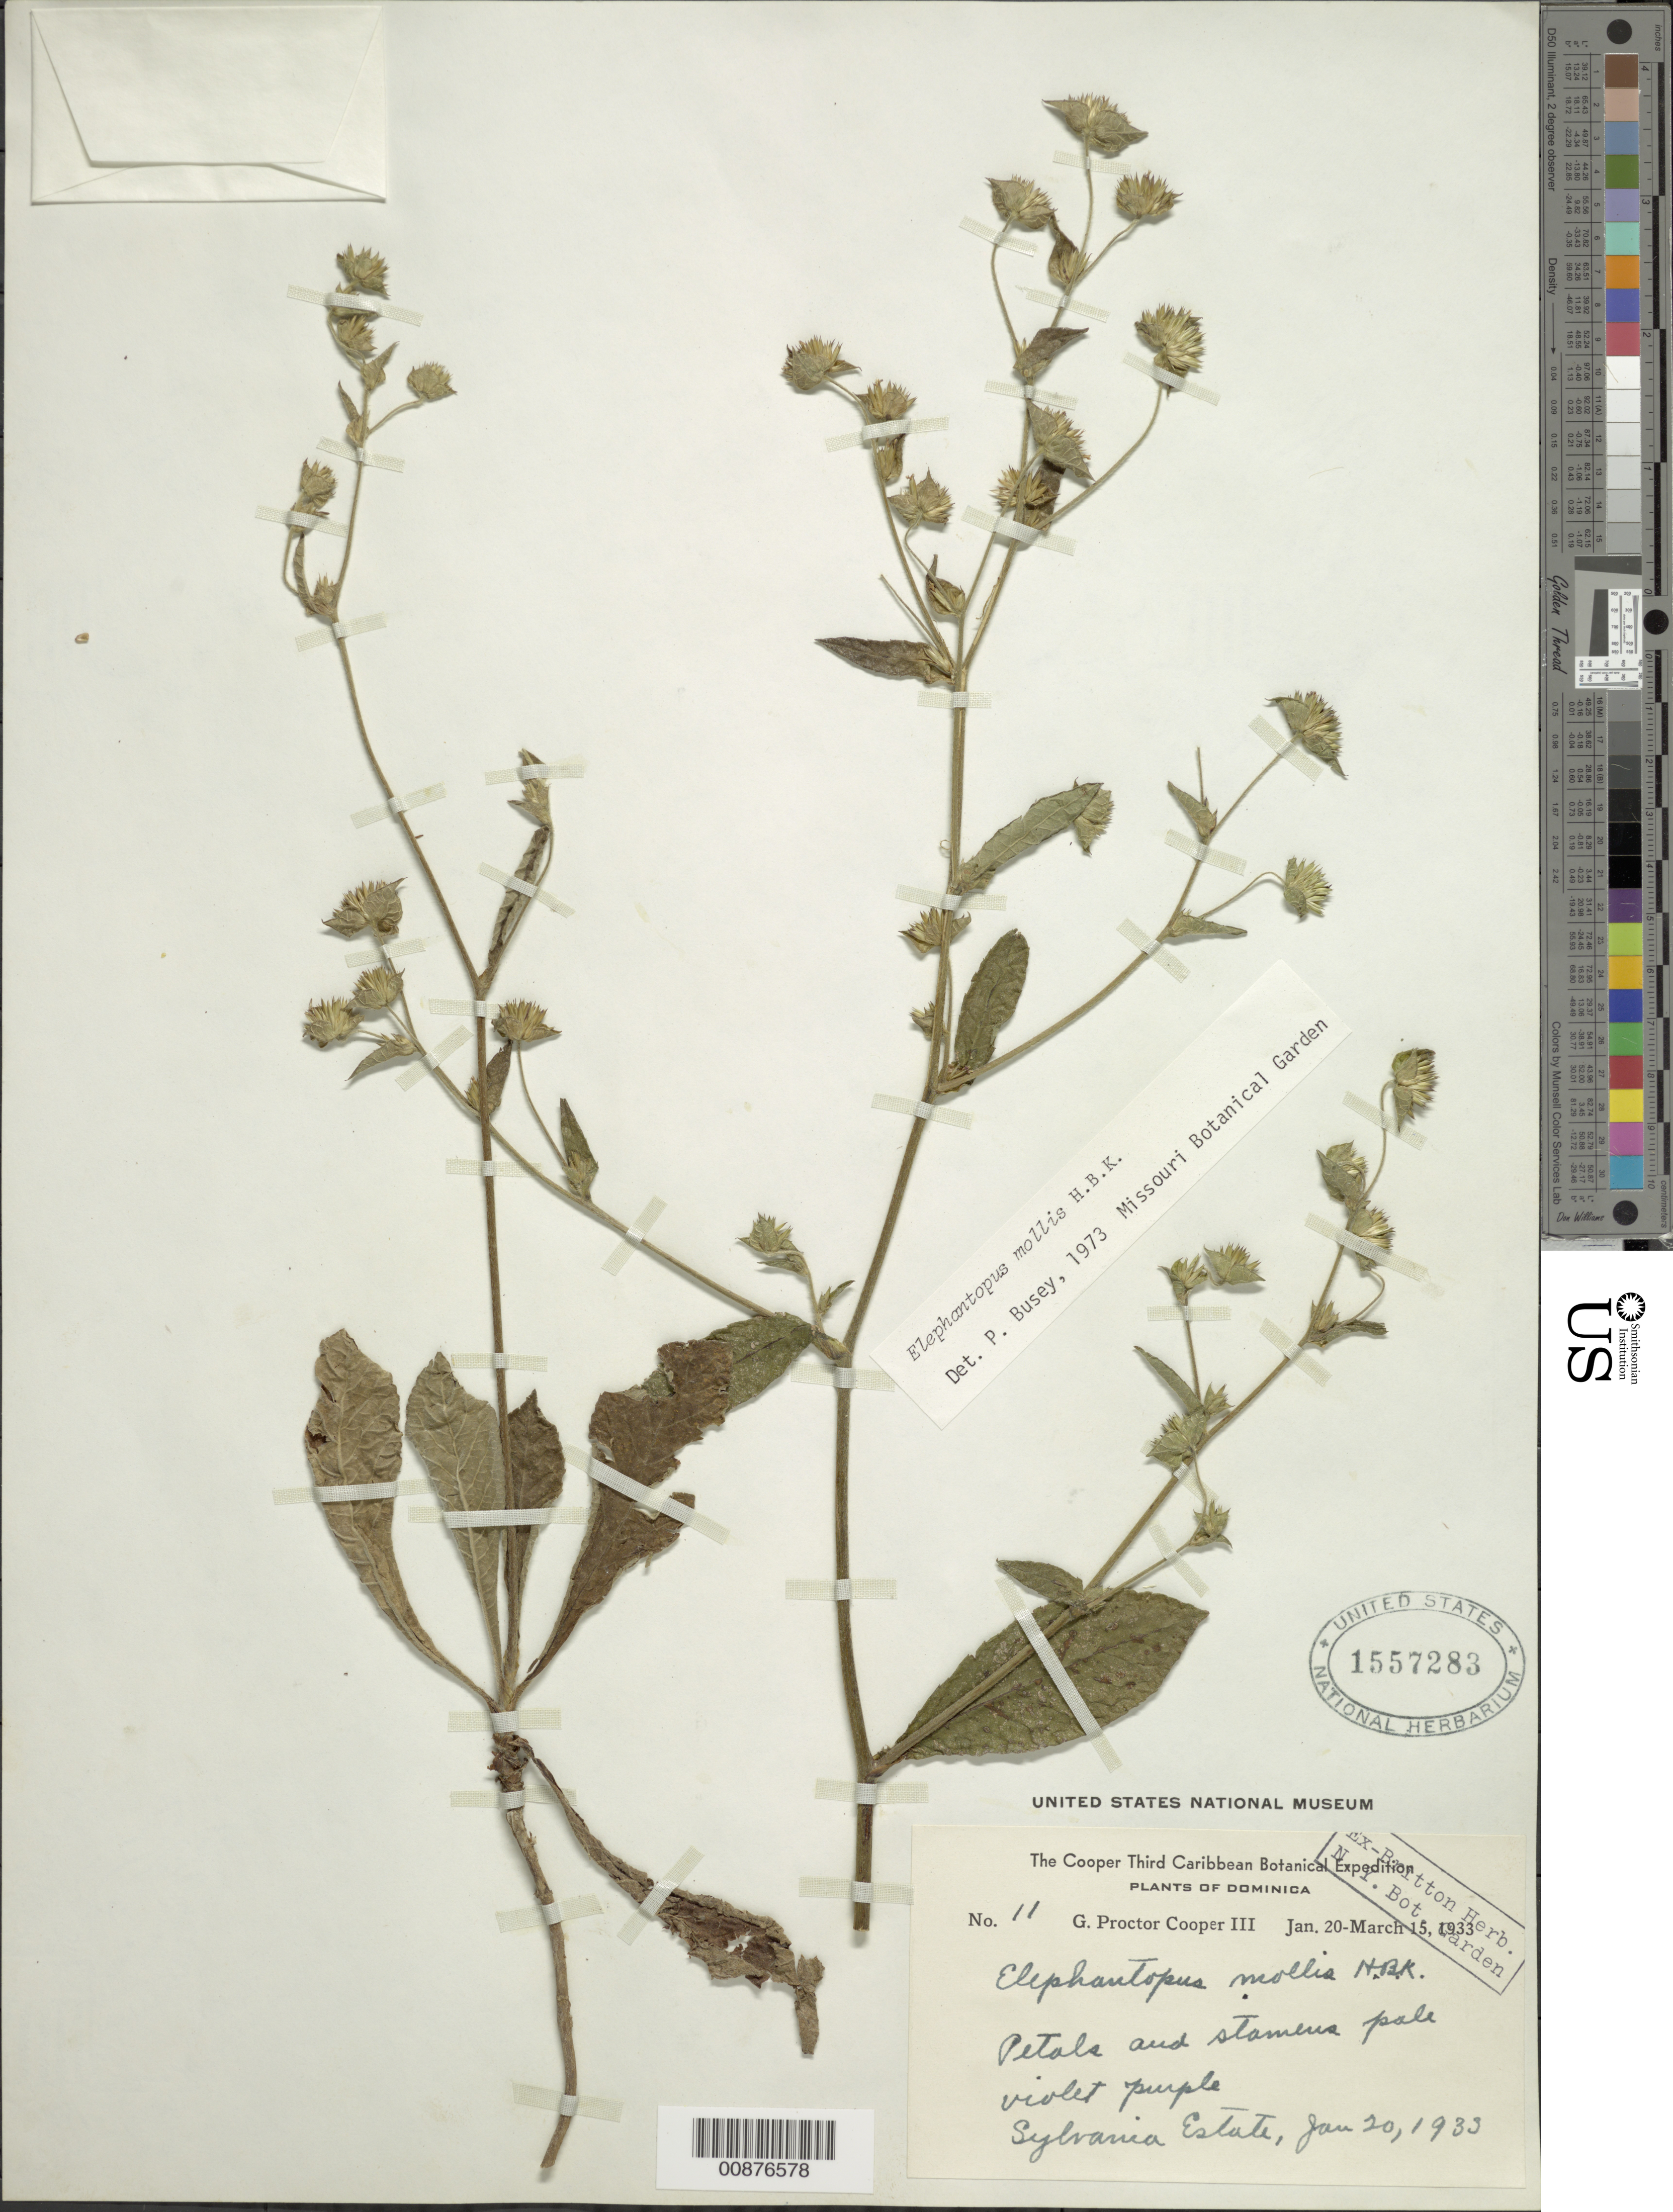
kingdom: Plantae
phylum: Tracheophyta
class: Magnoliopsida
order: Asterales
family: Asteraceae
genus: Elephantopus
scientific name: Elephantopus mollis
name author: Kunth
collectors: G. Cooper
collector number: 11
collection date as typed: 20 Jan 1933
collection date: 1933-01-20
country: Dominica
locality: Sylvania Estate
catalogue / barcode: US 1557283